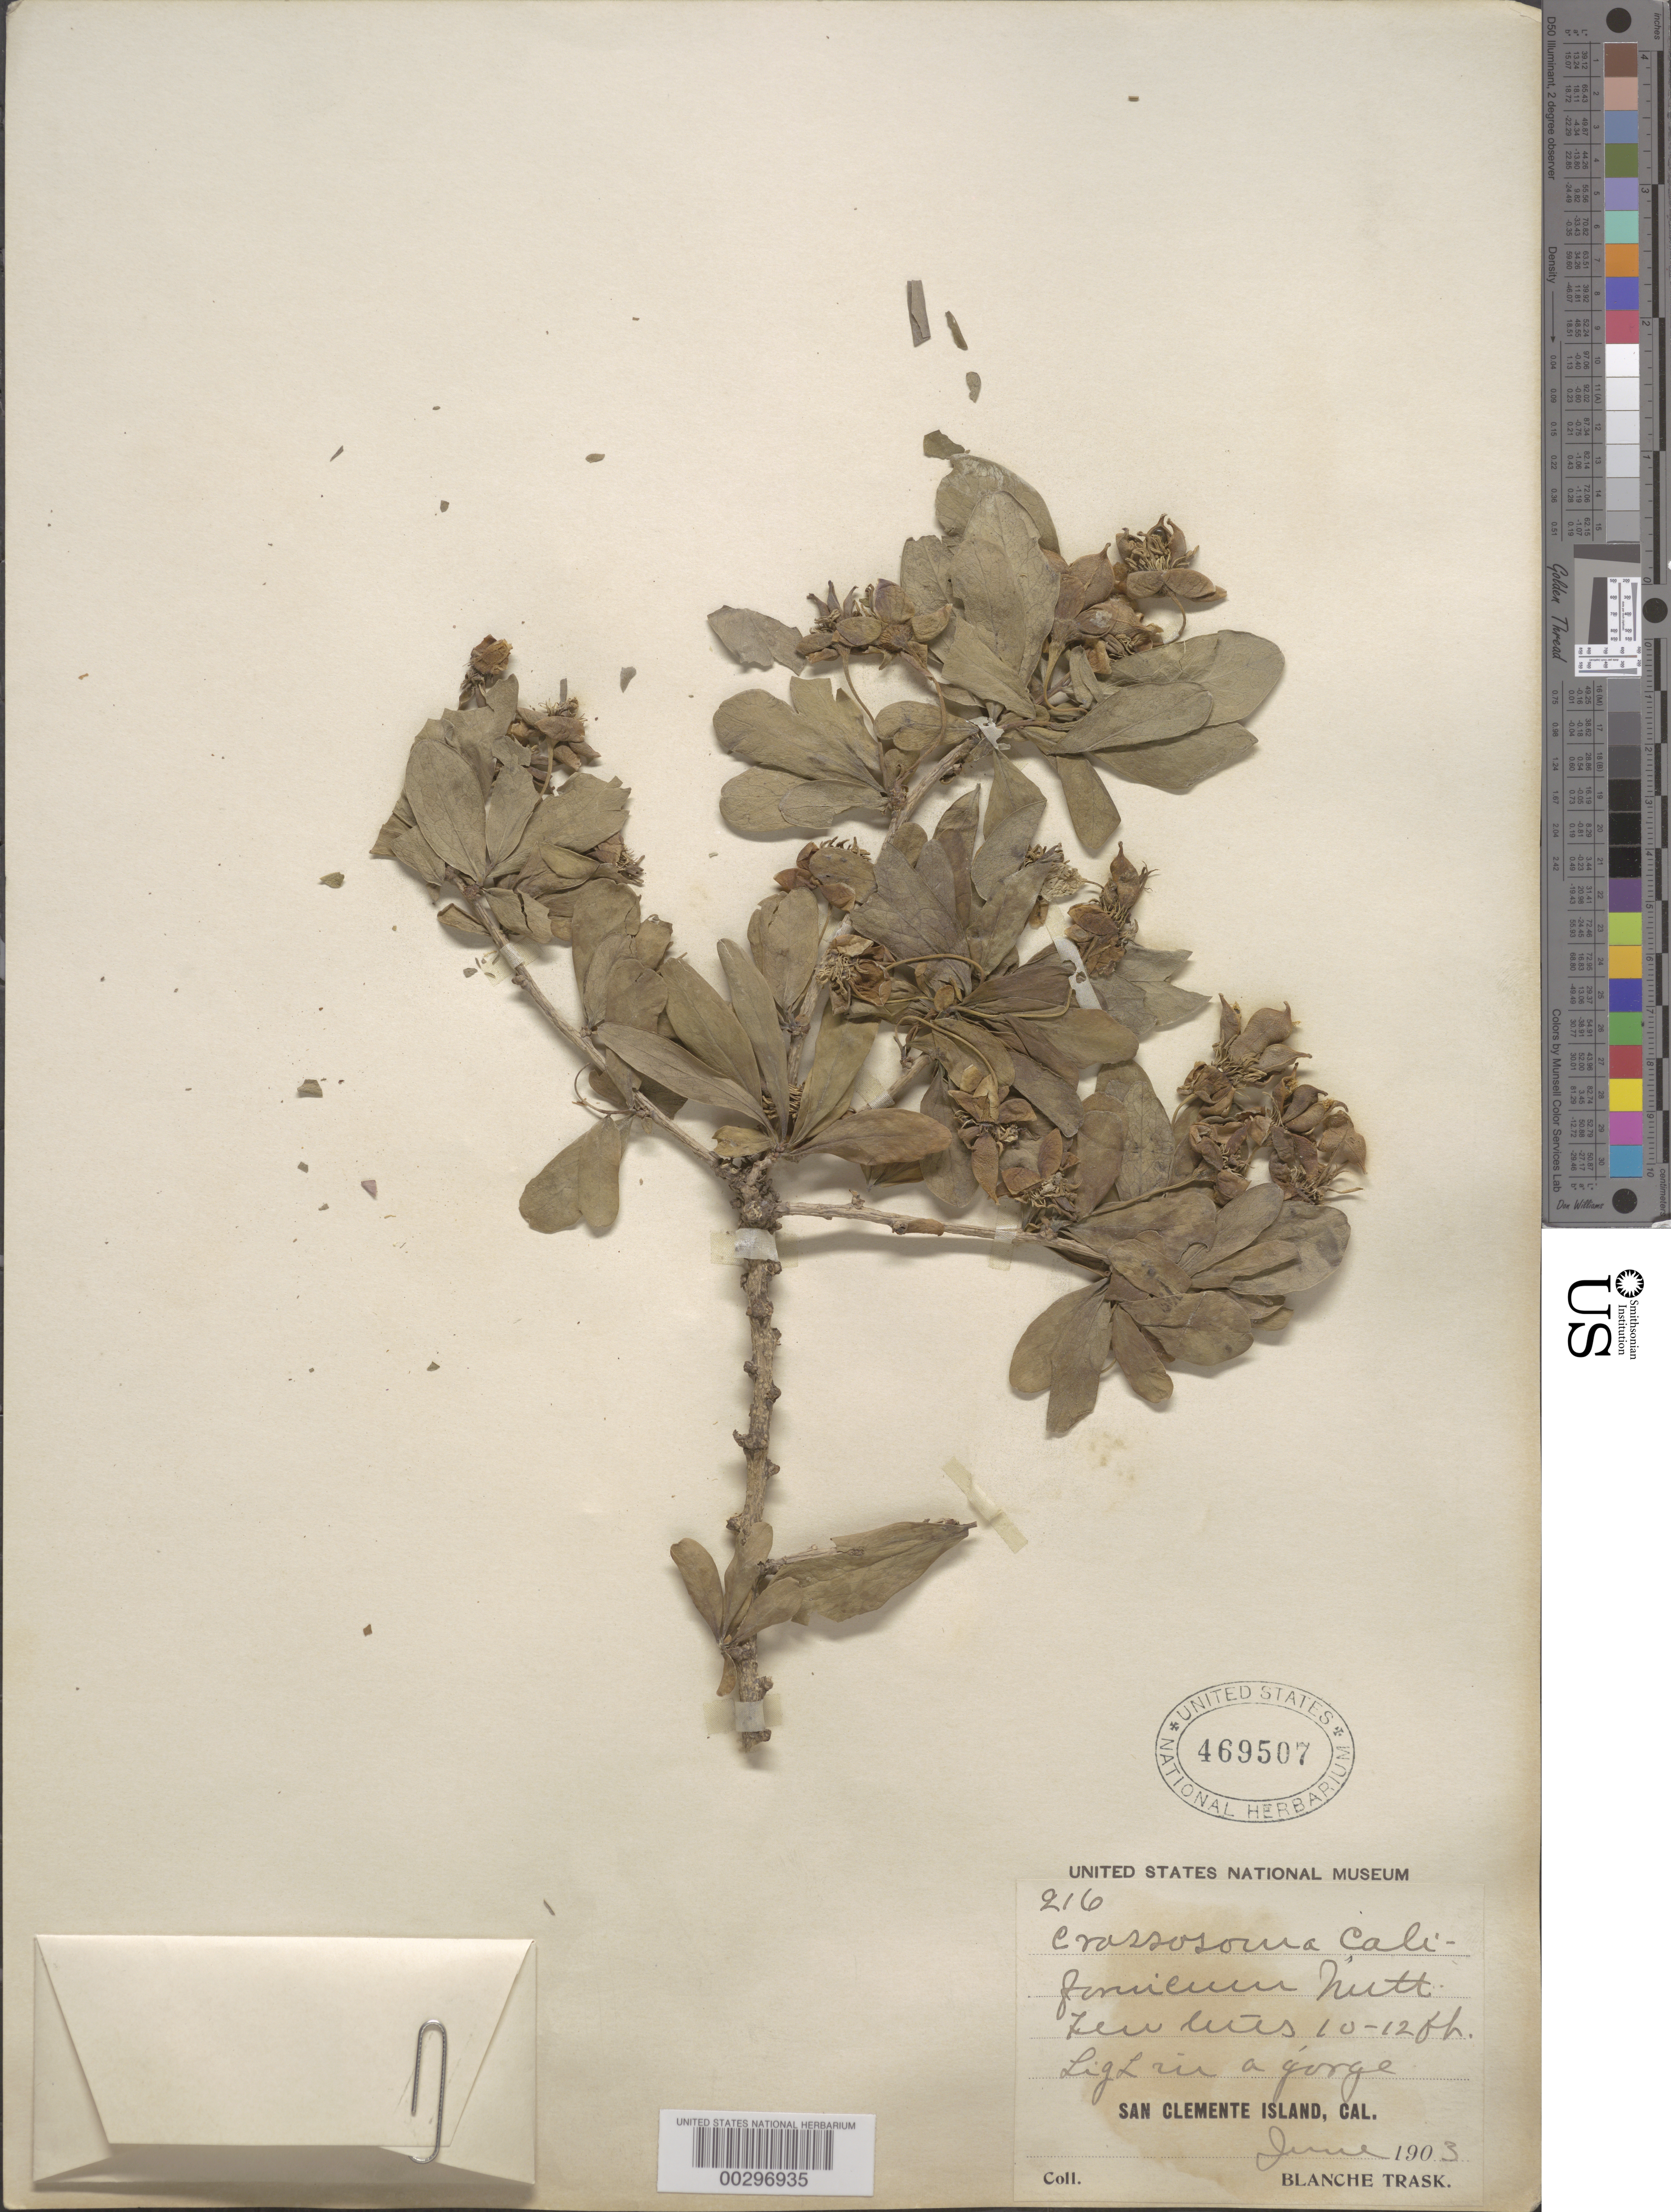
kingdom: Plantae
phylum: Tracheophyta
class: Magnoliopsida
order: Crossosomatales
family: Crossosomataceae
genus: Crossosoma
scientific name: Crossosoma californicum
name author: Nutt.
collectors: B. Trask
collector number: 216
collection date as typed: Jun 1903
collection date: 1903-06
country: United States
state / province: California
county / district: Los Angeles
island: San Clemente Island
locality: San clemente i.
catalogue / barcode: US 469507